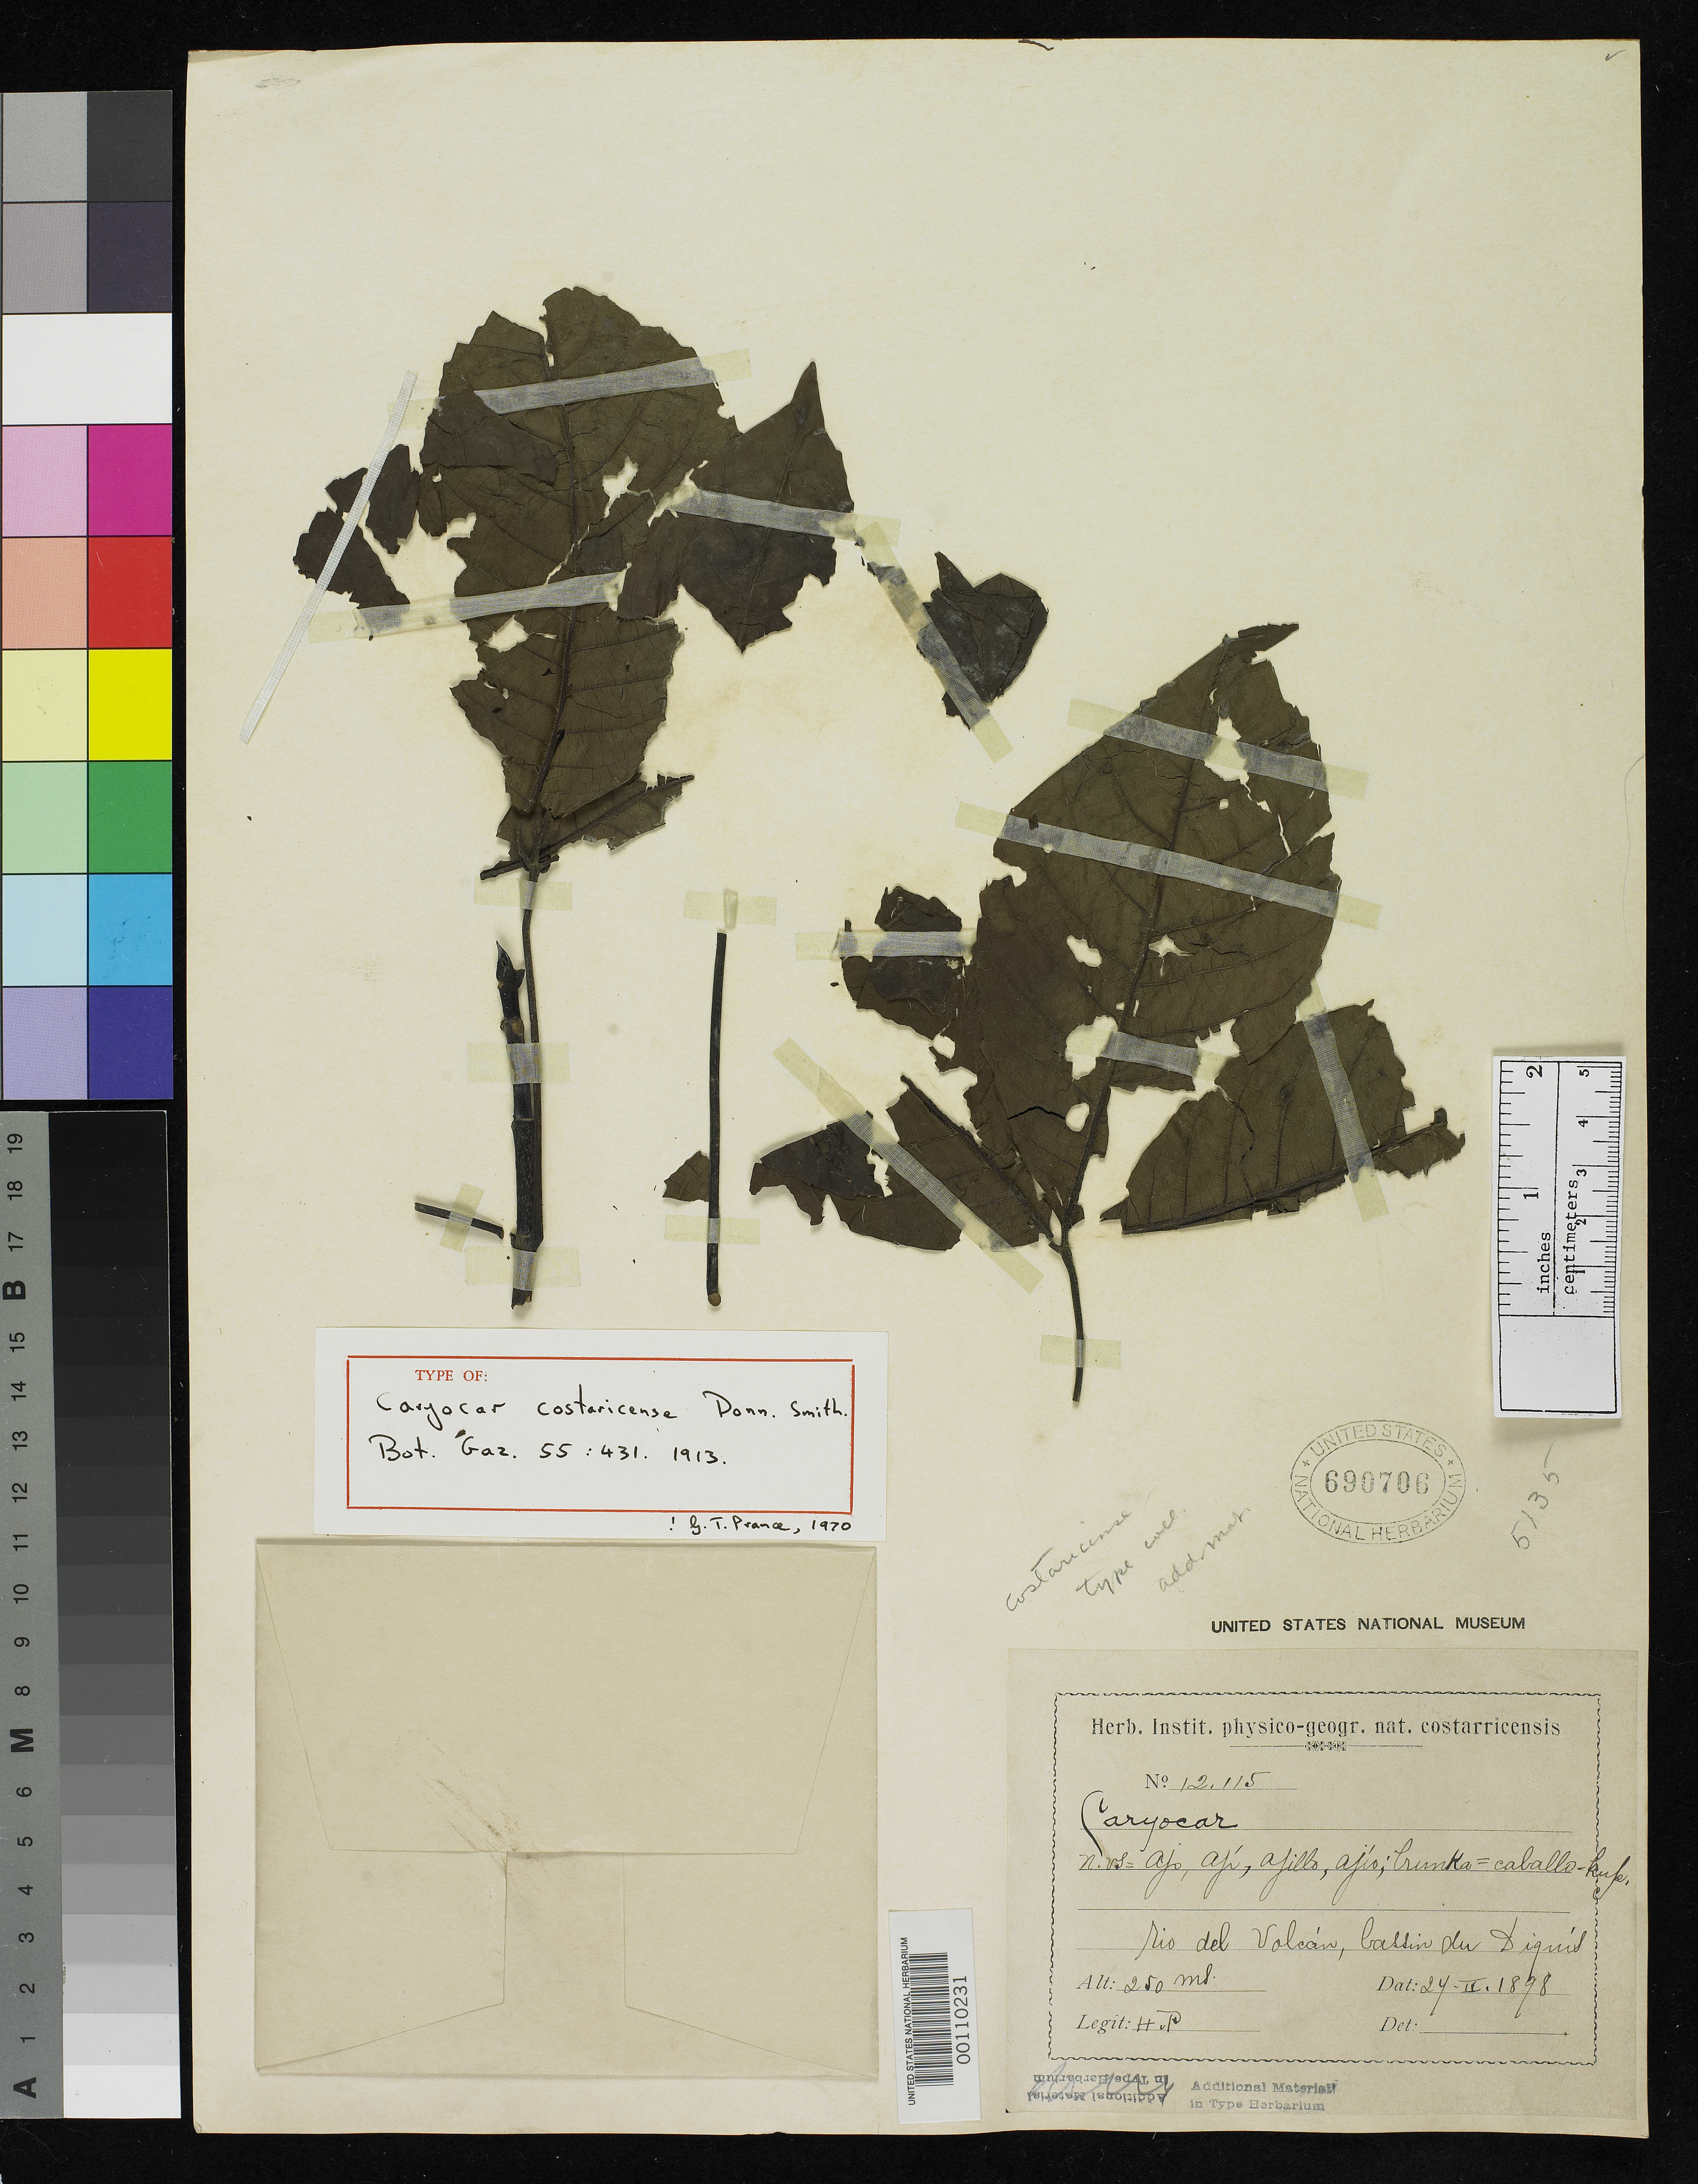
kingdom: Plantae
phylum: Tracheophyta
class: Magnoliopsida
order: Malpighiales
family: Caryocaraceae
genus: Caryocar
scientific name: Caryocar costaricense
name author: Donn. Sm.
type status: Isotype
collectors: H. F. Pittier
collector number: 12115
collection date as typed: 24 Feb 1898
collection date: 1898-02-24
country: Costa Rica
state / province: Puntarenas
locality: Rio del Volcan, Bassin du Diquis.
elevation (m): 250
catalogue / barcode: US 690706